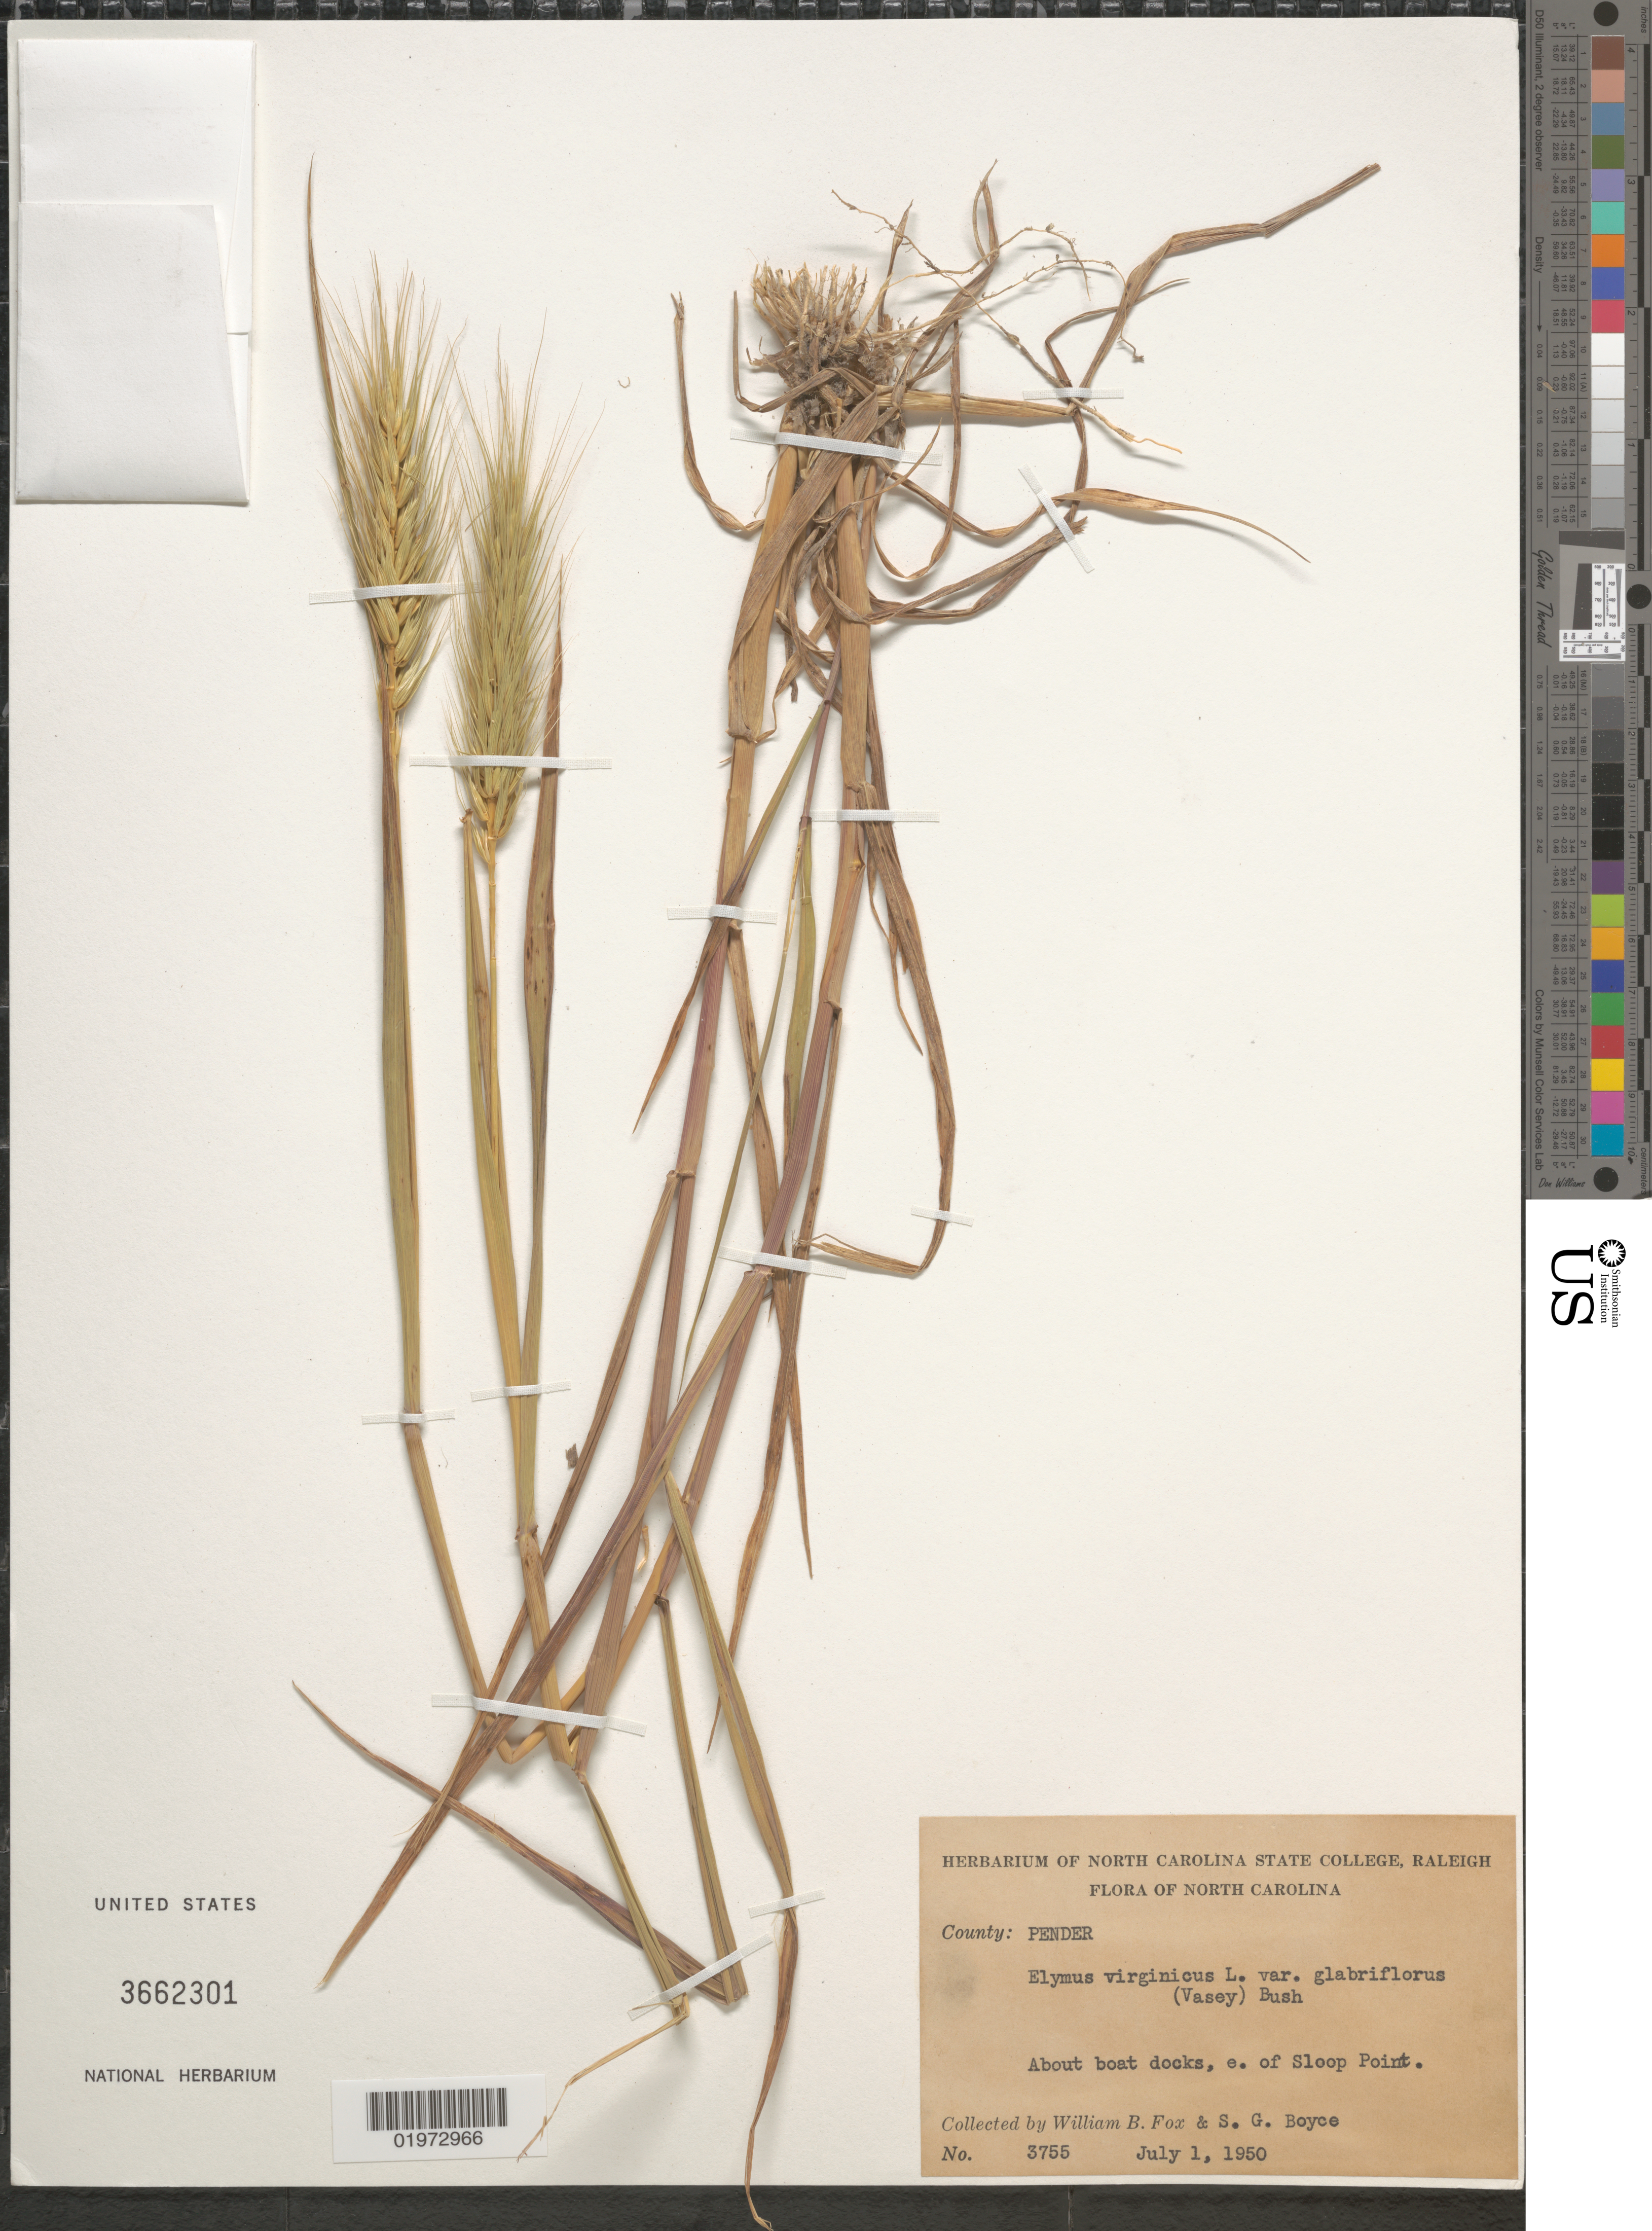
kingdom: Plantae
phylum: Tracheophyta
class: Liliopsida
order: Poales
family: Poaceae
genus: Elymus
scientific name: Elymus virginicus var. intermedius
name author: L.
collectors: W. B. Fox & S. Boyce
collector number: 3755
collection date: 1950-07-01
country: United States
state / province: North Carolina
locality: County: Pender. About boat docks, e. of Sloop Point.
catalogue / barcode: US 3662301